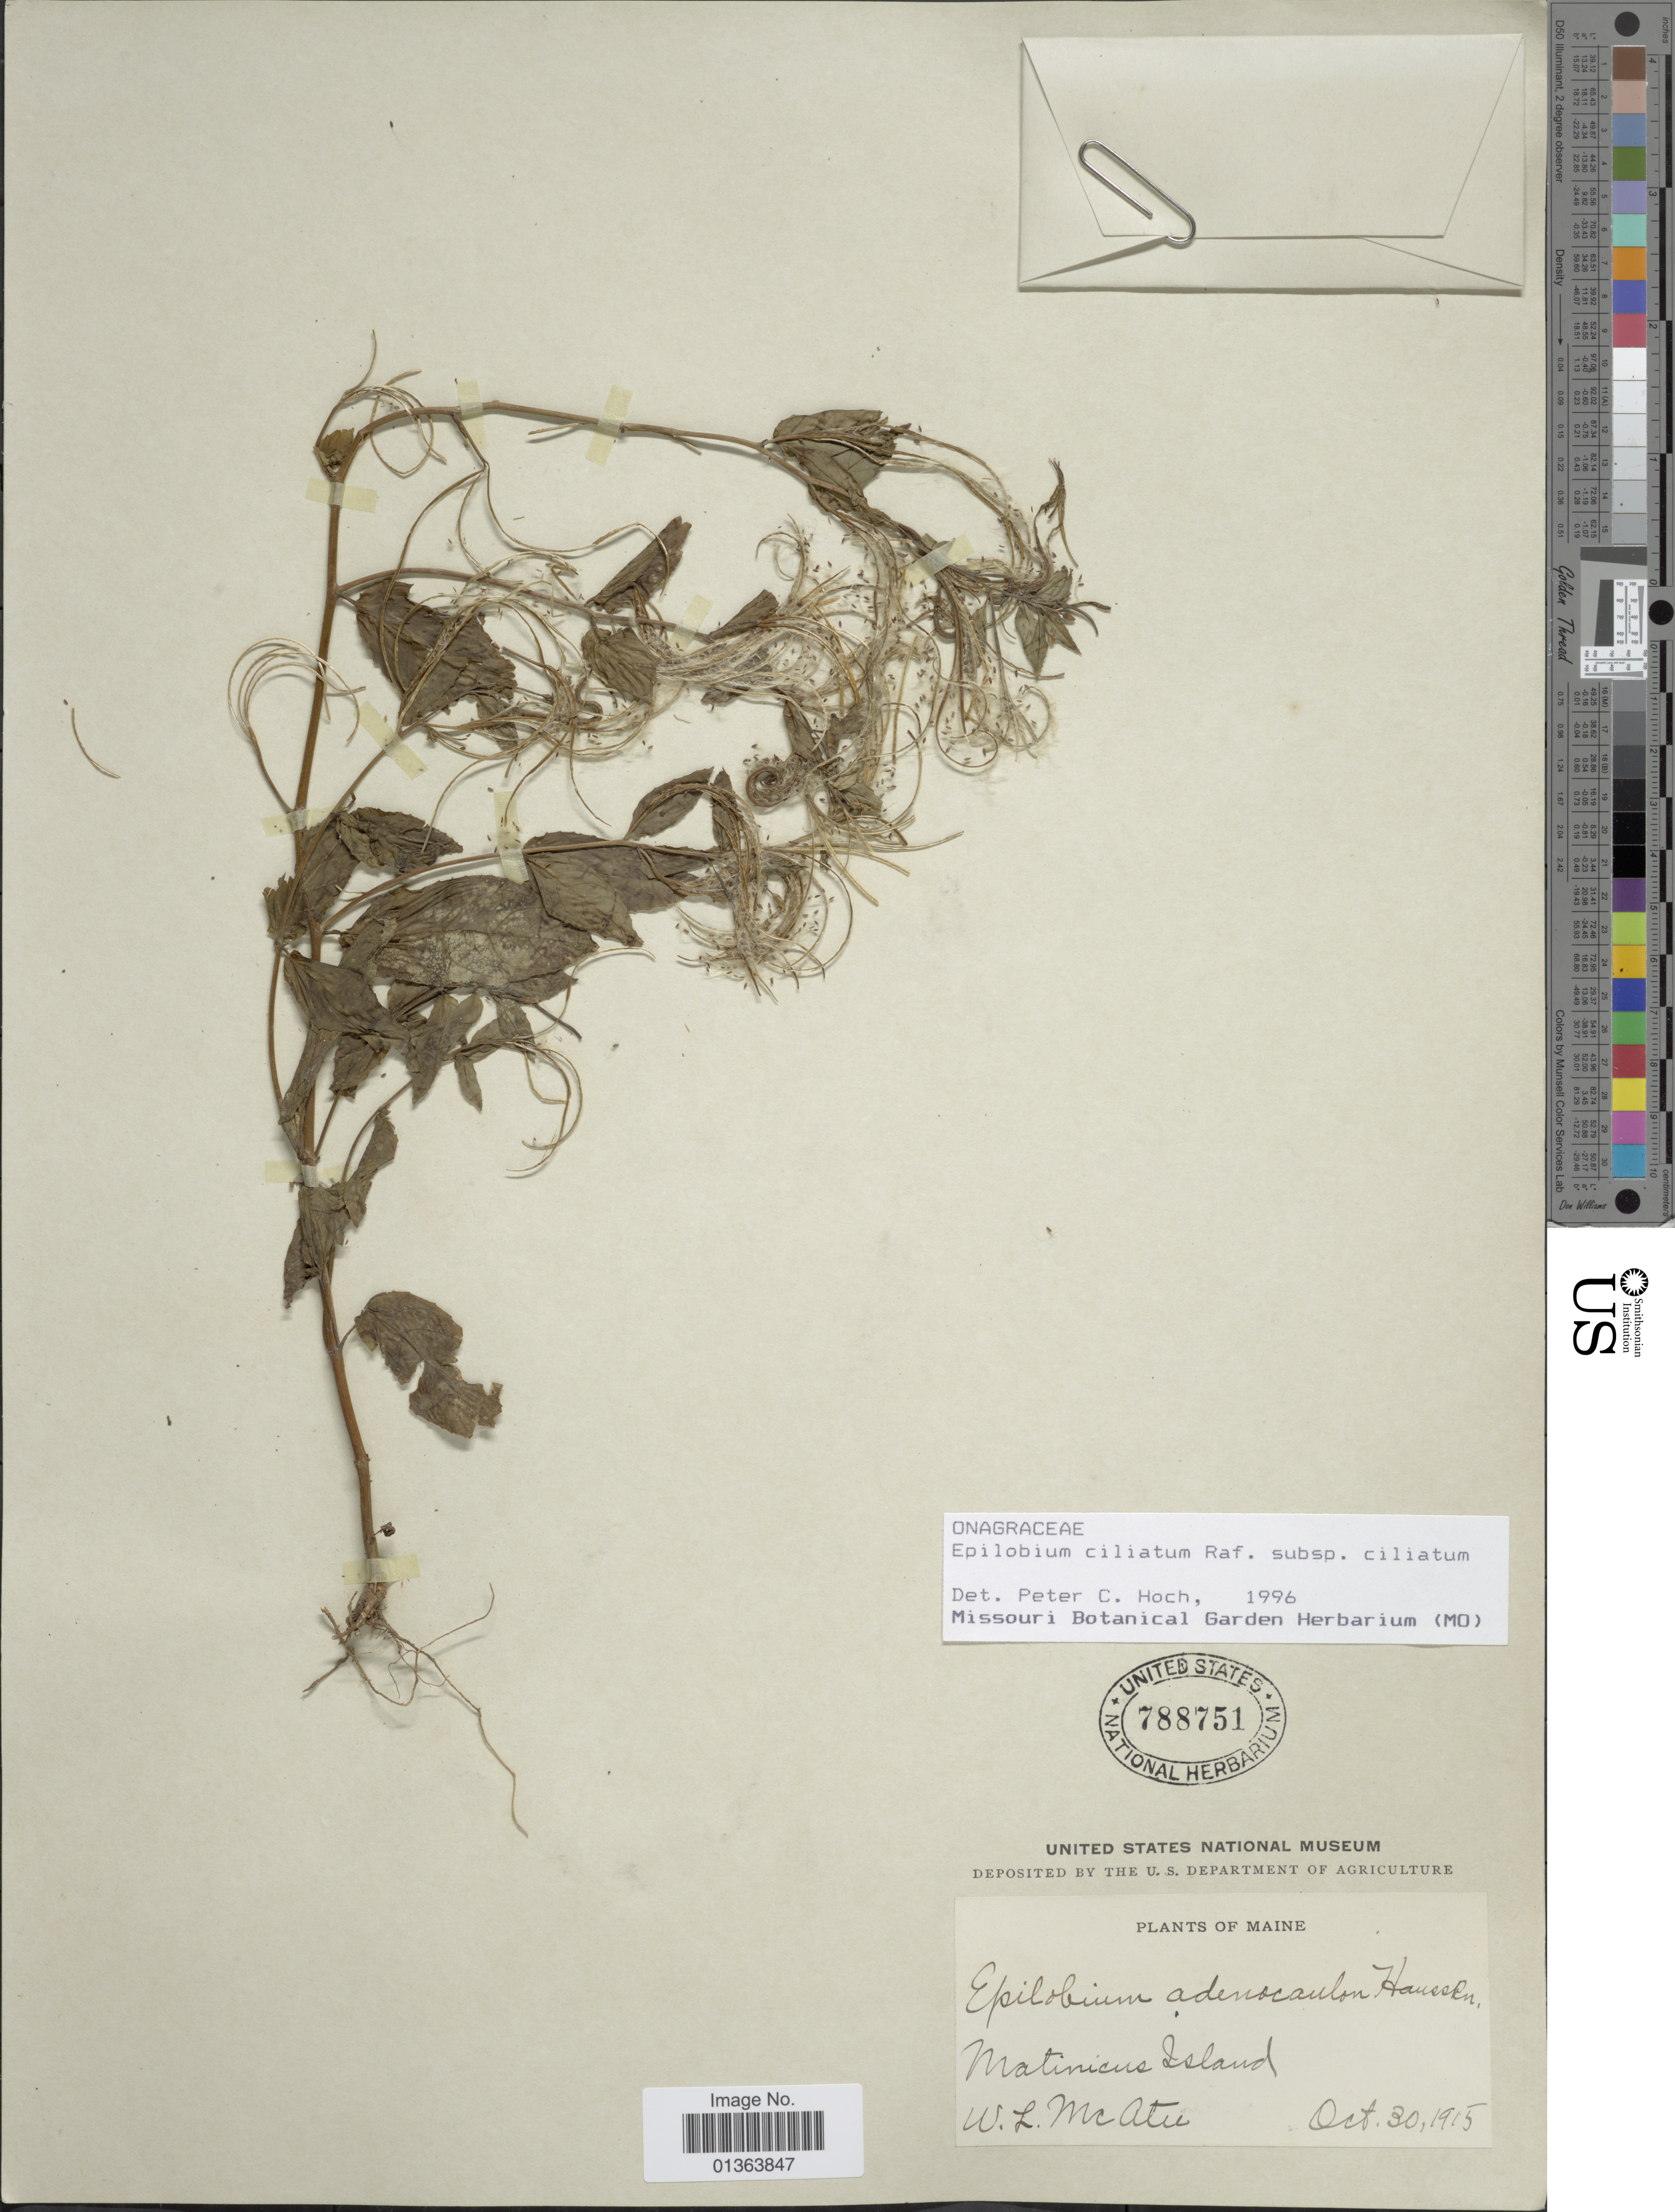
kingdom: Plantae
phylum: Tracheophyta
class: Magnoliopsida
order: Myrtales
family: Onagraceae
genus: Epilobium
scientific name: Epilobium ciliatum subsp. ciliatum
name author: Raf.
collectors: W. McAtee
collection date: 1915-10-30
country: United States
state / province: Maine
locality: Matinicus Island.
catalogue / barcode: US 788751